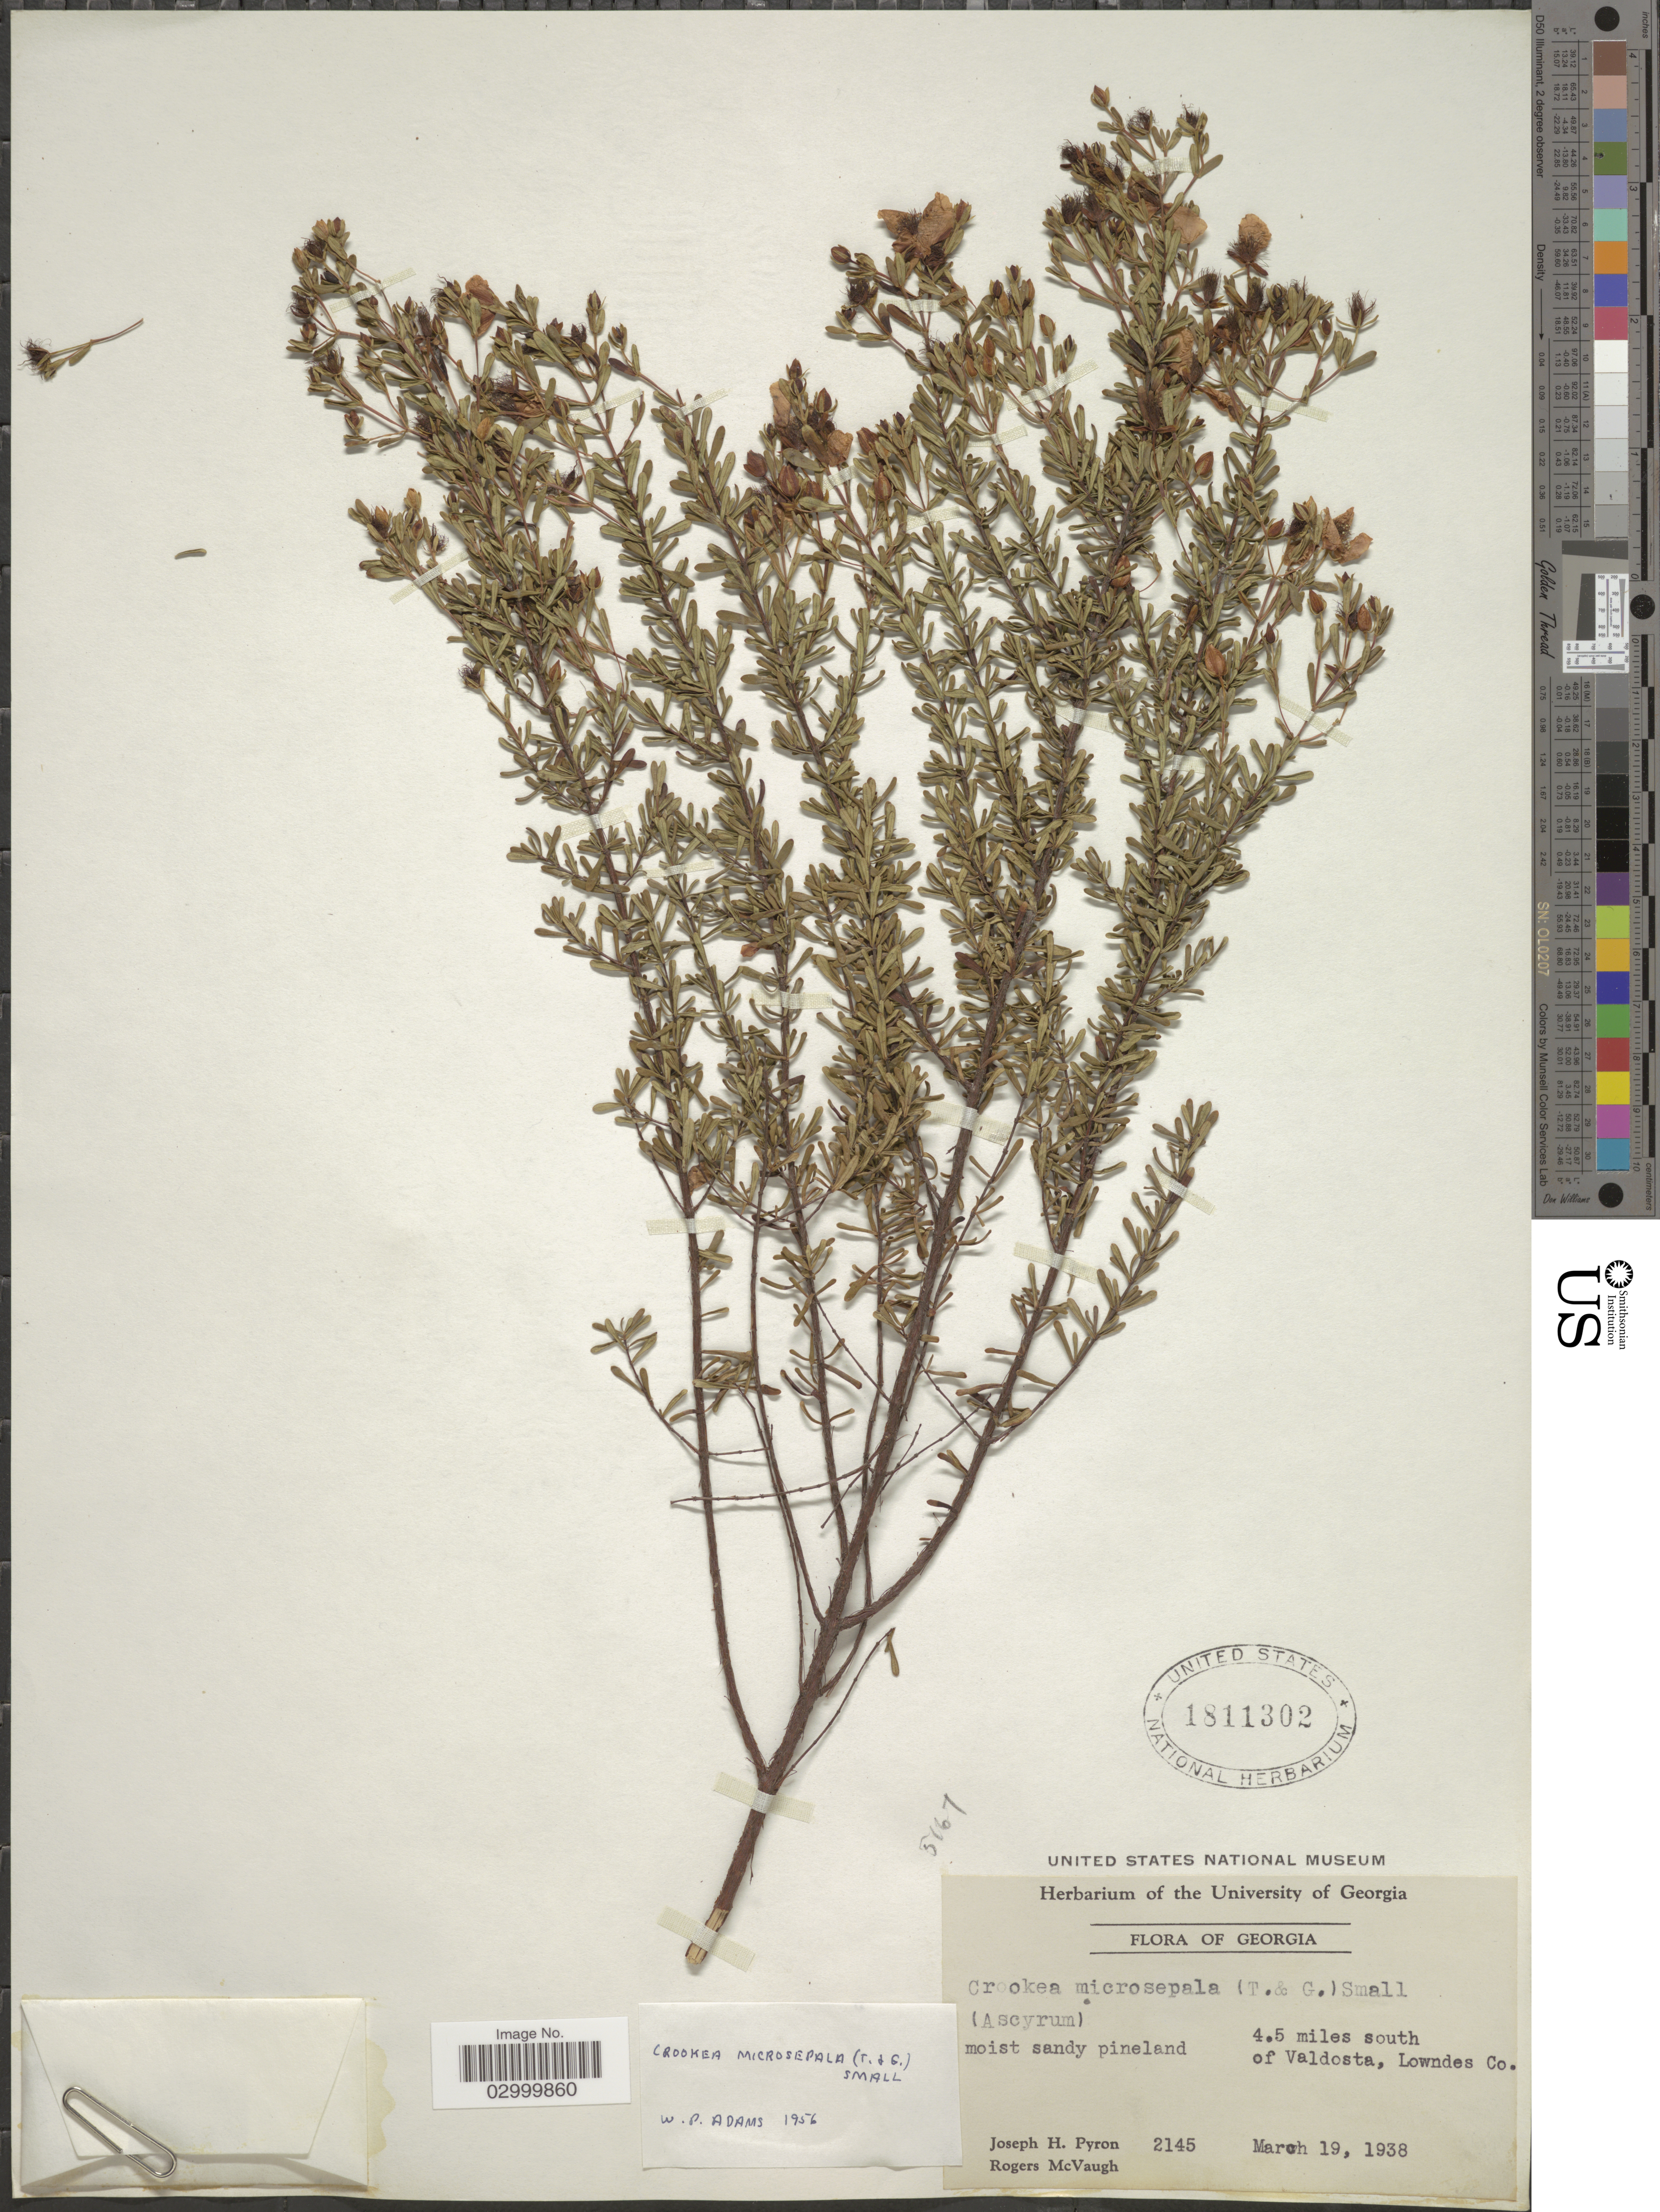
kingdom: Plantae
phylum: Tracheophyta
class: Magnoliopsida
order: Malpighiales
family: Hypericaceae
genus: Hypericum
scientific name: Hypericum microsepalum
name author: (Torr. & A. Gray) A. Gray ex S. Watson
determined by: Strong, Mark T., (BOT), Smithsonian Institution - National Museum of Natural History (UNITED STATES)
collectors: J. H. Pyron & R. McVaugh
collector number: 2145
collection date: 1938-03-19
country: United States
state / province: Georgia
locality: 4.5 miles south of Valdosta, Lowndes Co.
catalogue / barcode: US 1811302